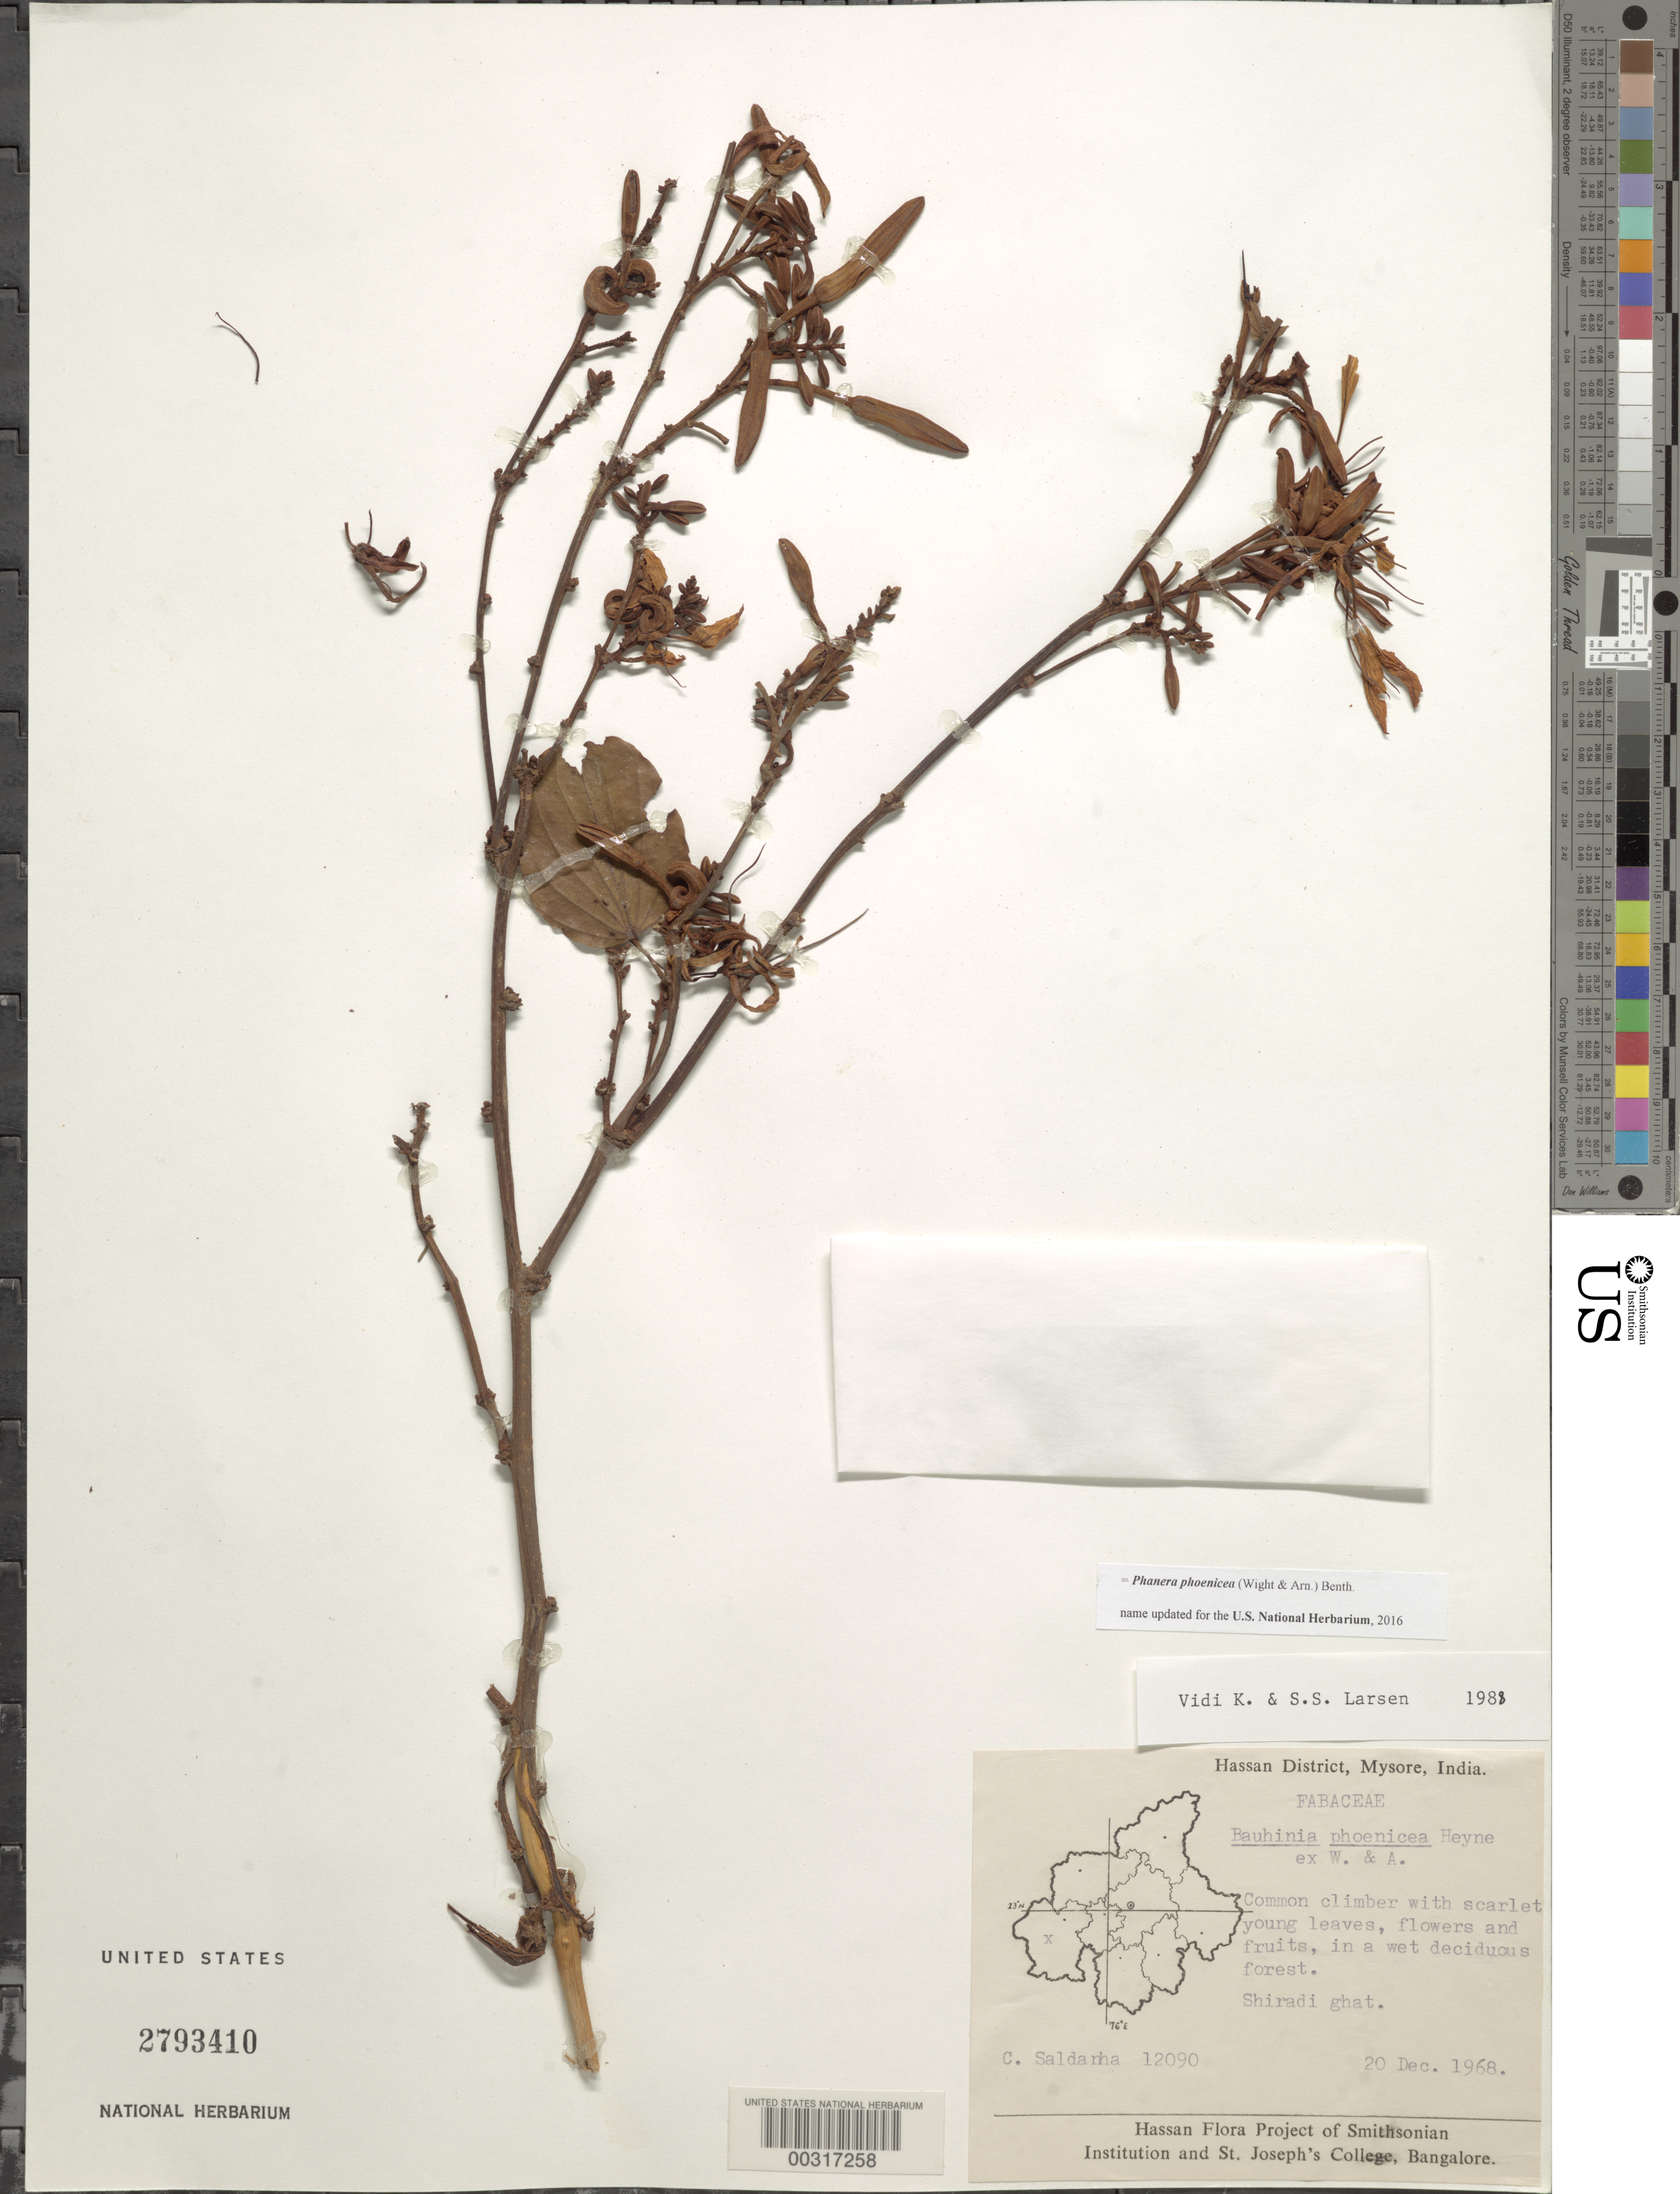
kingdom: Plantae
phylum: Tracheophyta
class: Magnoliopsida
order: Fabales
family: Fabaceae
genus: Phanera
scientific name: Phanera phoenicea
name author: Benth.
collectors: C. J. Saldanha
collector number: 12090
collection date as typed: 20 Dec 1968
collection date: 1968-12-20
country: India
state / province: Karnataka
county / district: Hassan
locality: Shiradi ghat, mysore state [mysore state = karnataka.]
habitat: Wet deciduous forest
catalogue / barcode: US 2793410